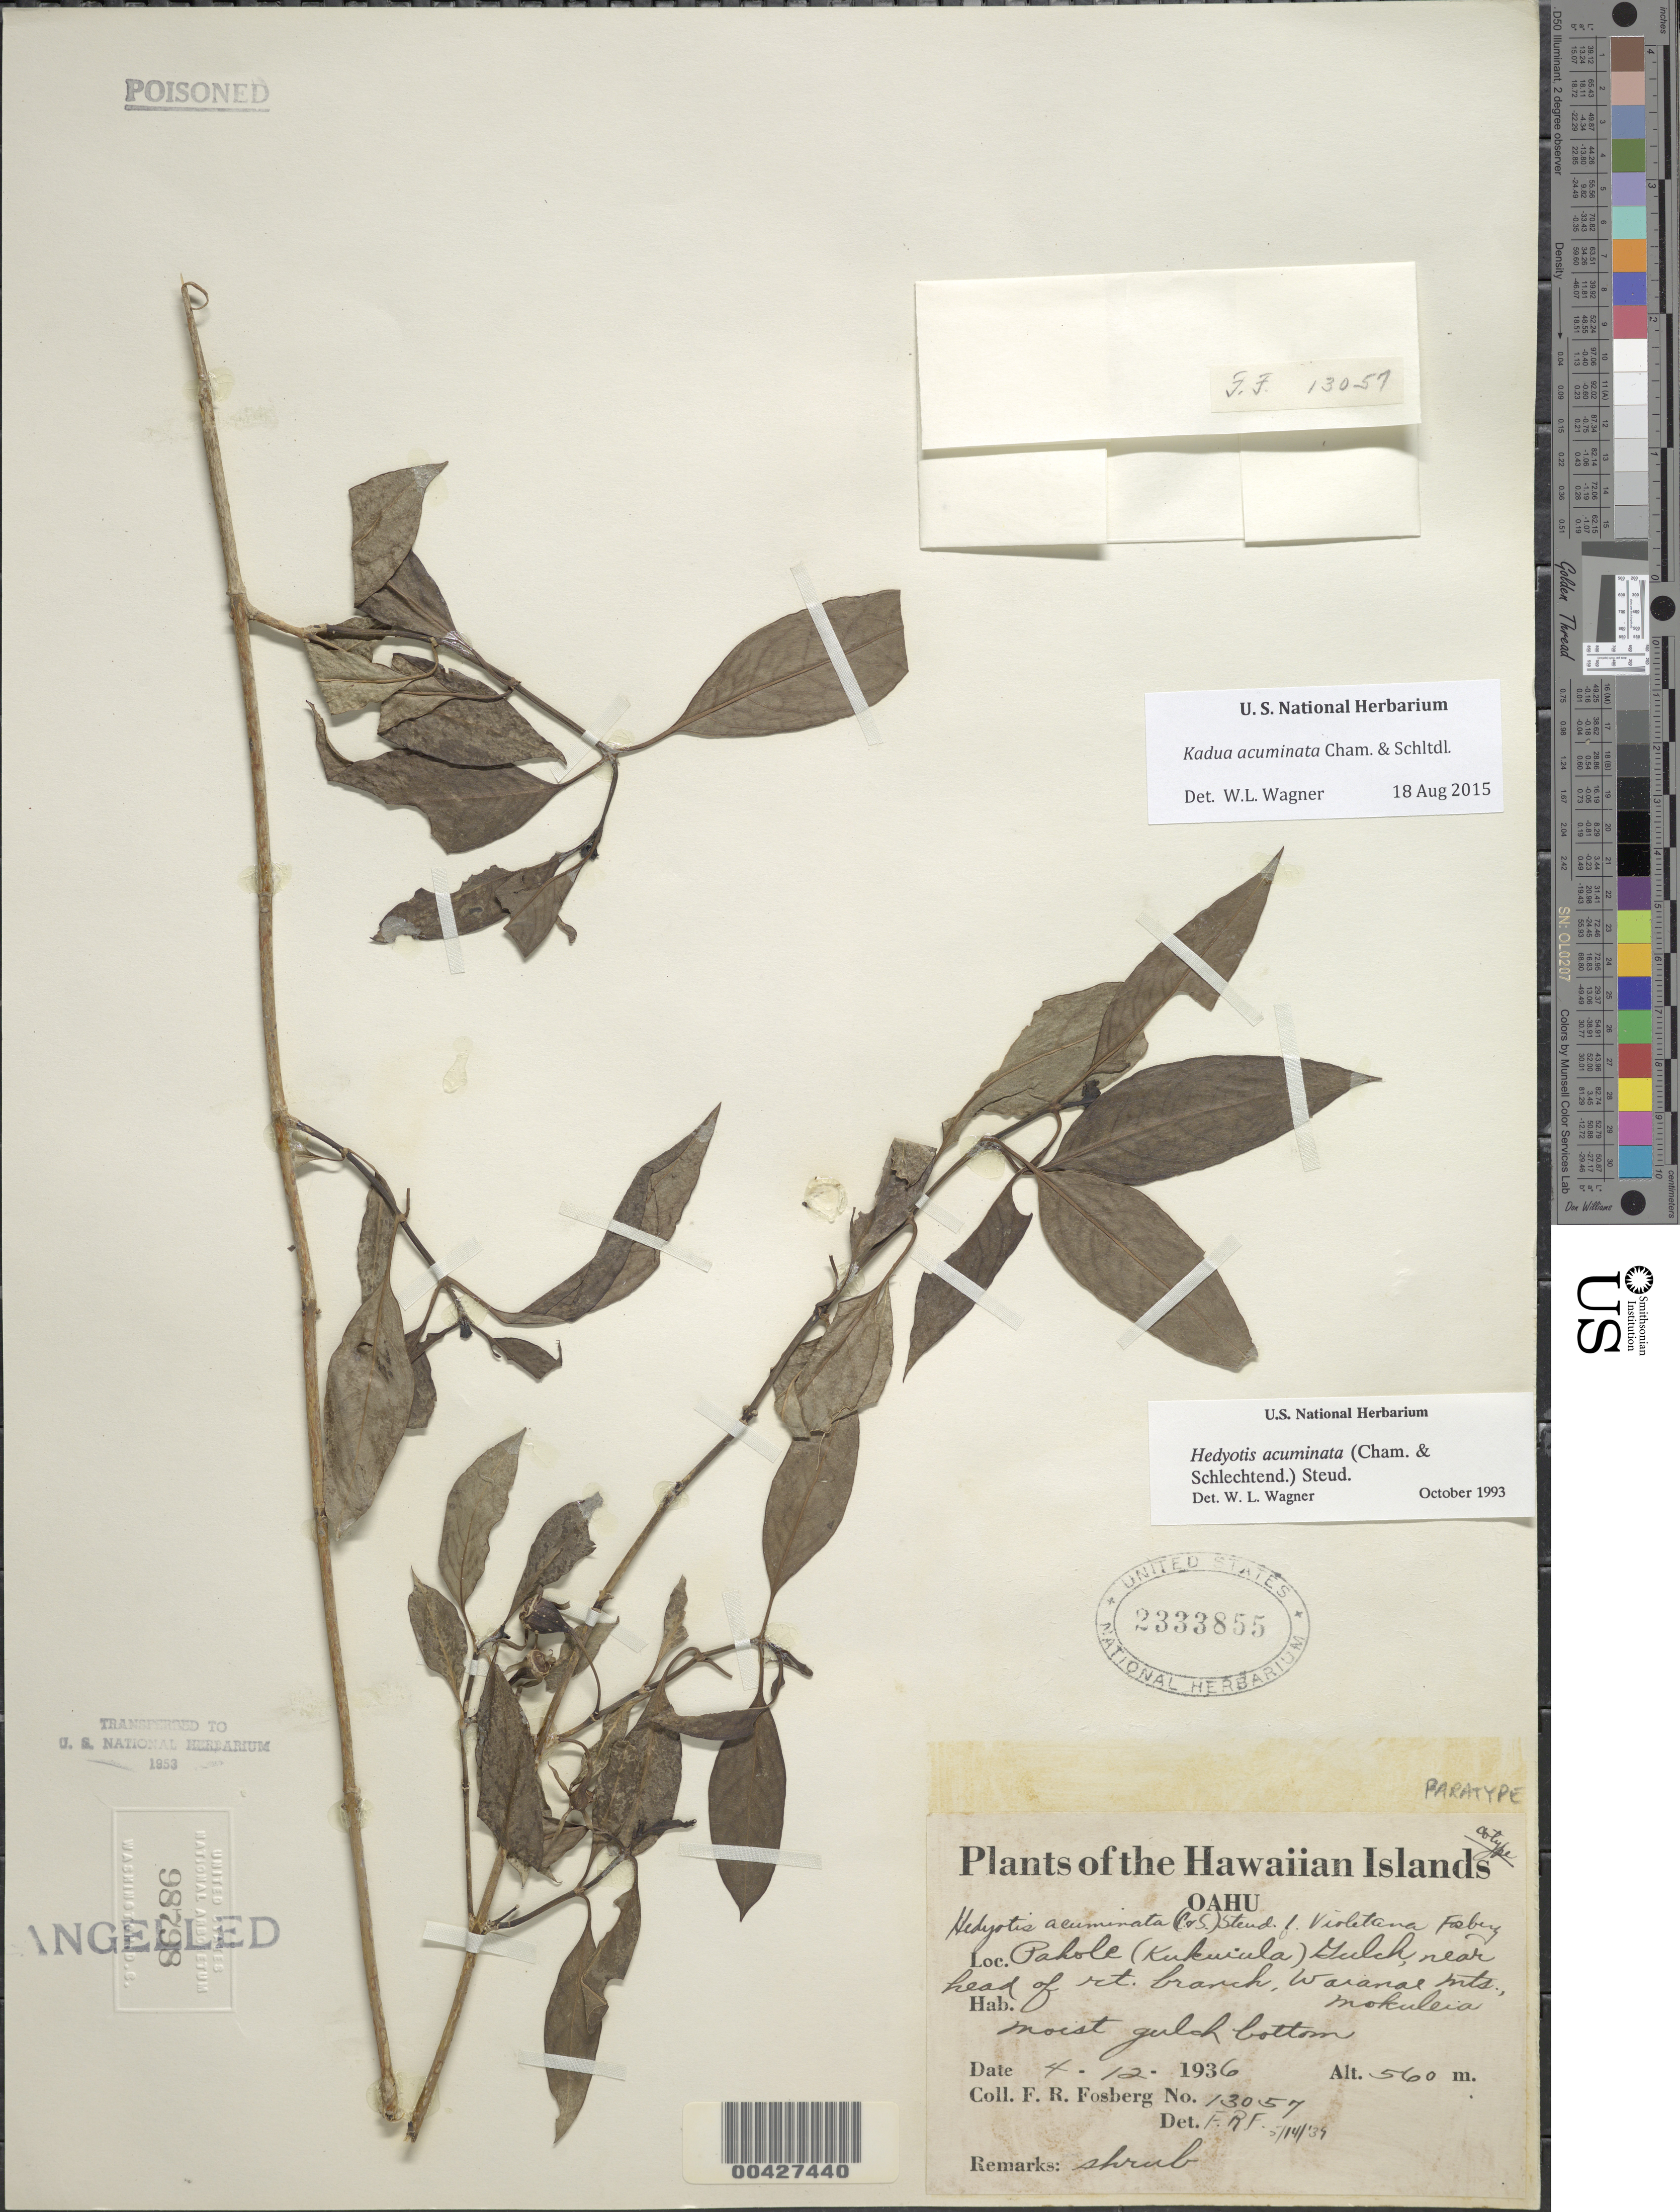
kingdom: Plantae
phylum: Tracheophyta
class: Magnoliopsida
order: Gentianales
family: Rubiaceae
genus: Kadua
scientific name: Kadua acuminata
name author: Cham. & Schltdl.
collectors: F. R. Fosberg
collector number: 13057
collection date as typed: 12 Apr 1936 or 4 Dec 1936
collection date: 1936-04-12 or 1936-12-04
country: United States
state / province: Hawaii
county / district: Honolulu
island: Oahu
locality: Pahole (Kukuiula) Gulch, near head of right branch, Waianae Mts., Mokuleia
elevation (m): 560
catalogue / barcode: US 2333855